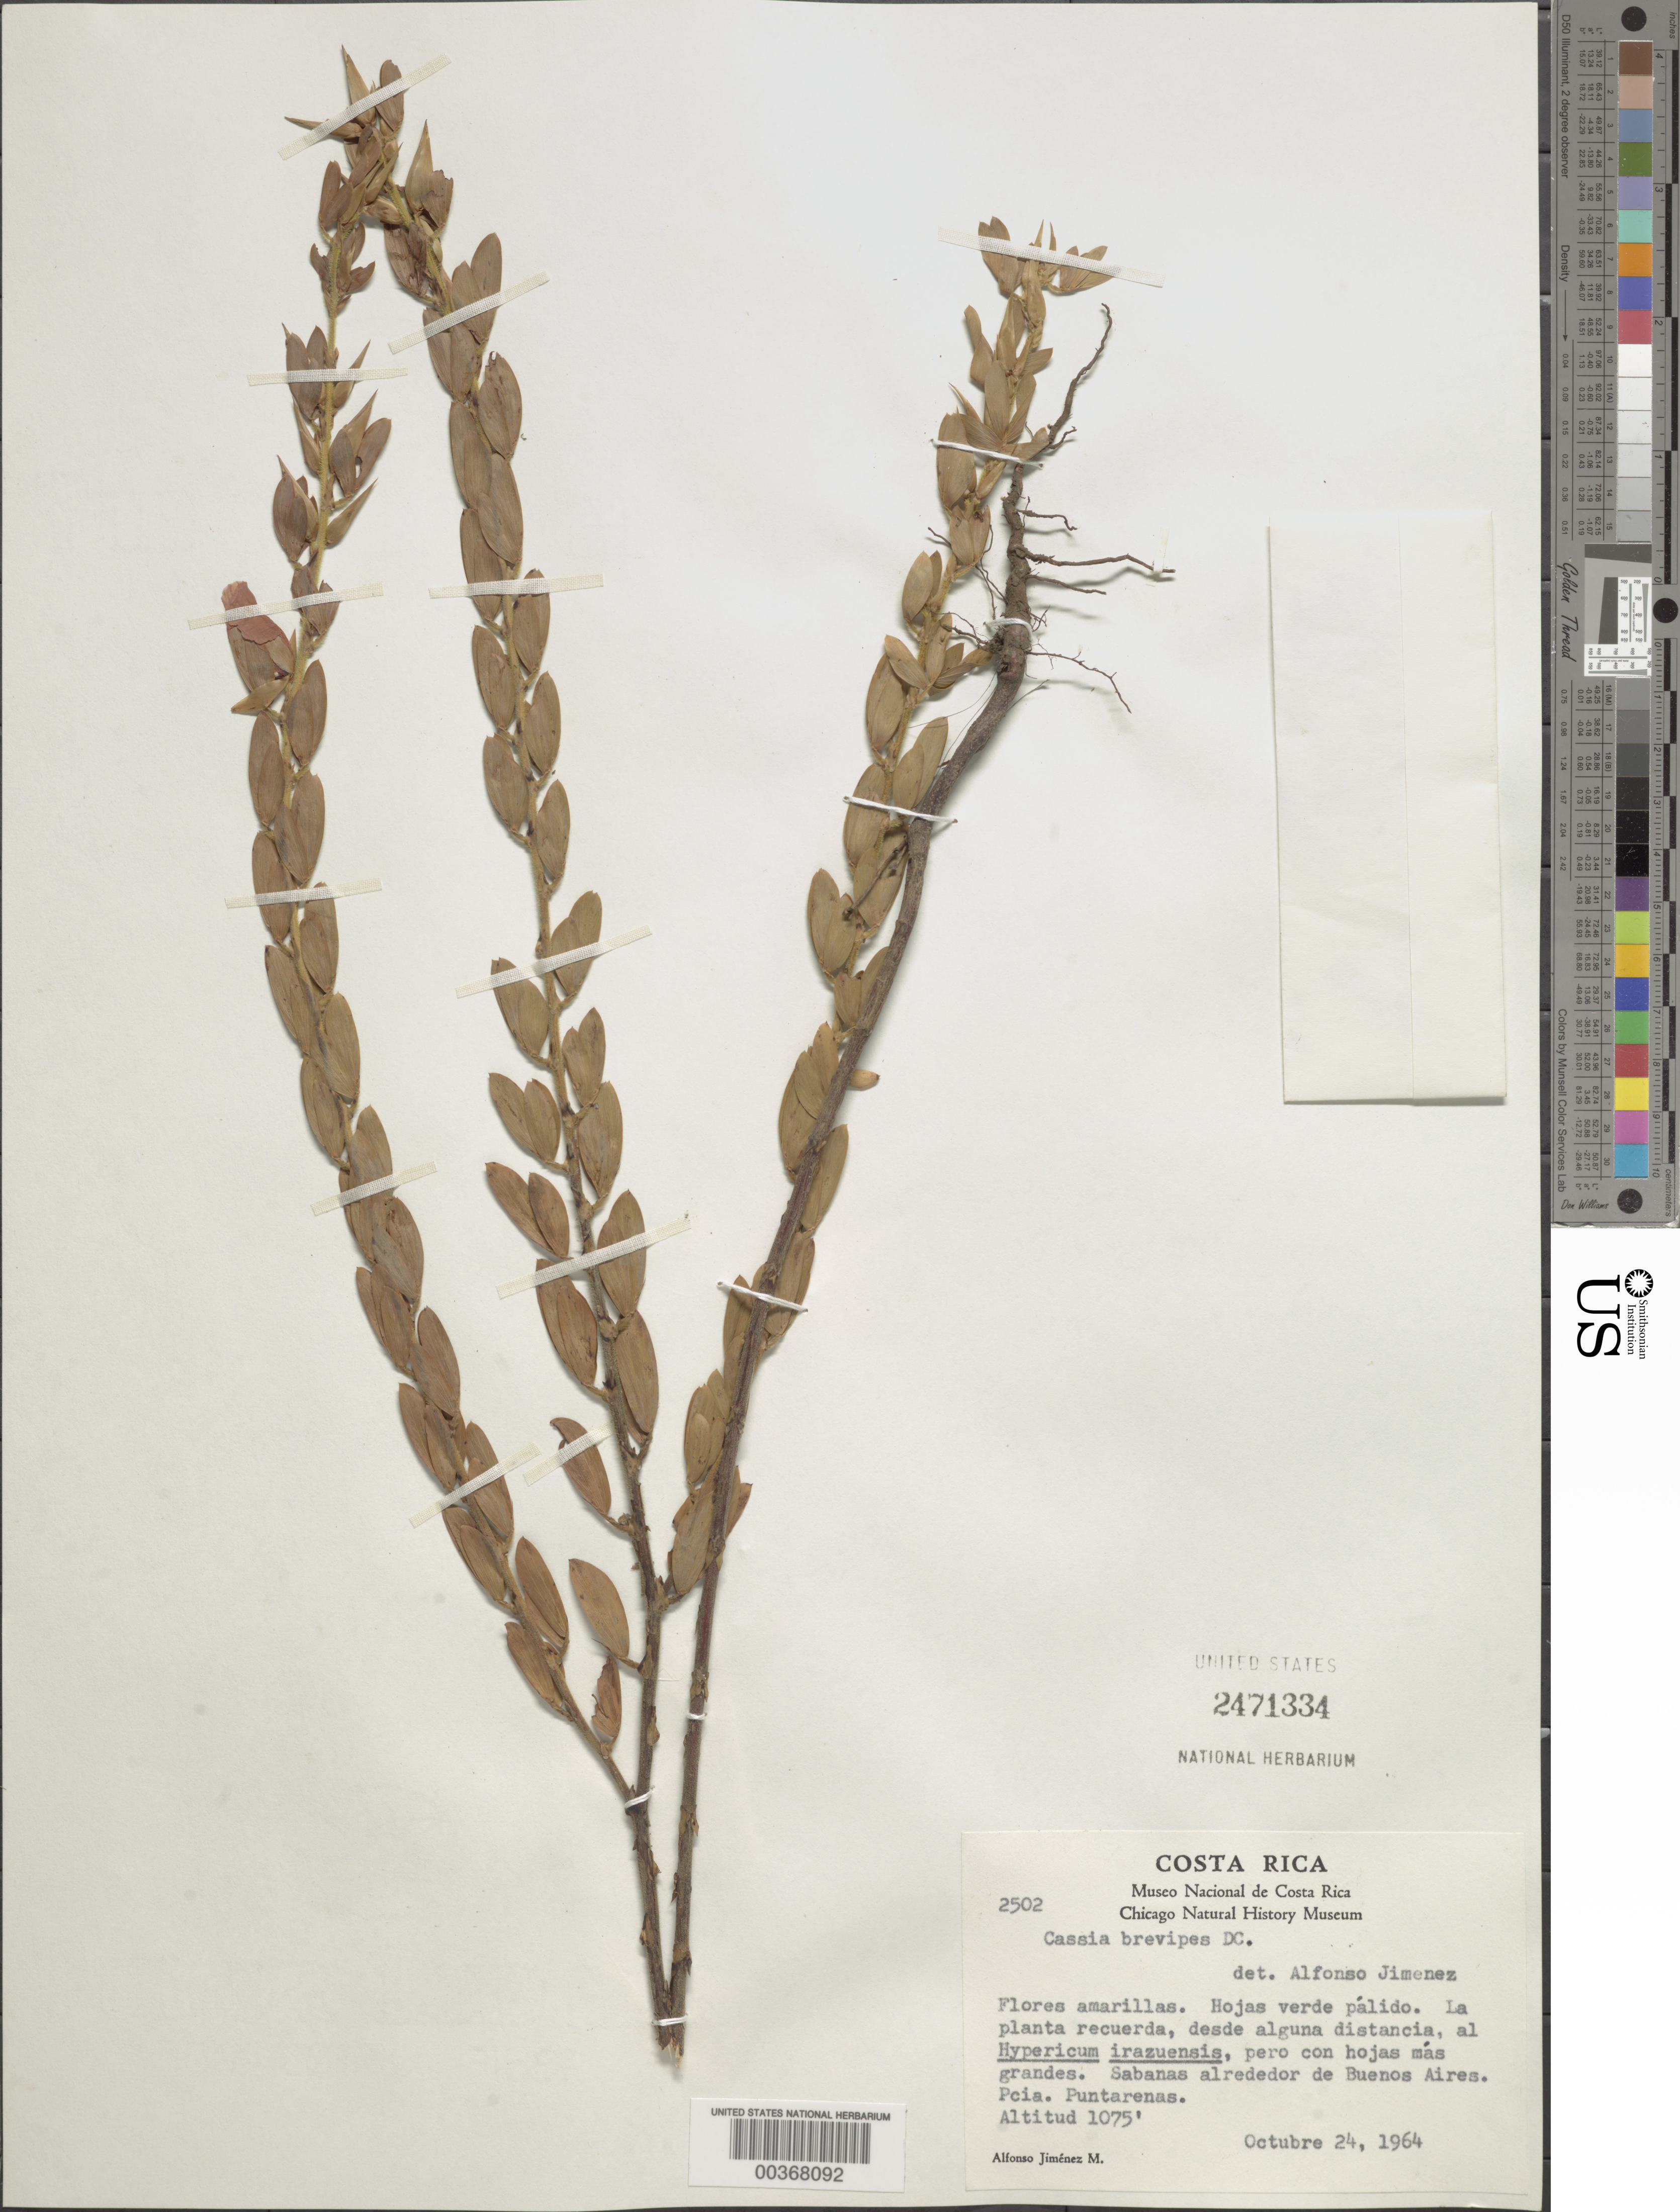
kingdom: Plantae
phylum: Tracheophyta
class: Magnoliopsida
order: Fabales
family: Fabaceae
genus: Chamaecrista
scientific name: Chamaecrista desvauxii var. brevipes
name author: (Benth.) H.S. Irwin & Barneby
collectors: A. Jiménez M.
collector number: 2502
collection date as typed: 24 Oct 1964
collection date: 1964-10-24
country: Costa Rica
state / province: Puntarenas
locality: Vicinity of buenos aires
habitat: Savannas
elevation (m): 328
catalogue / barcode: US 2471334